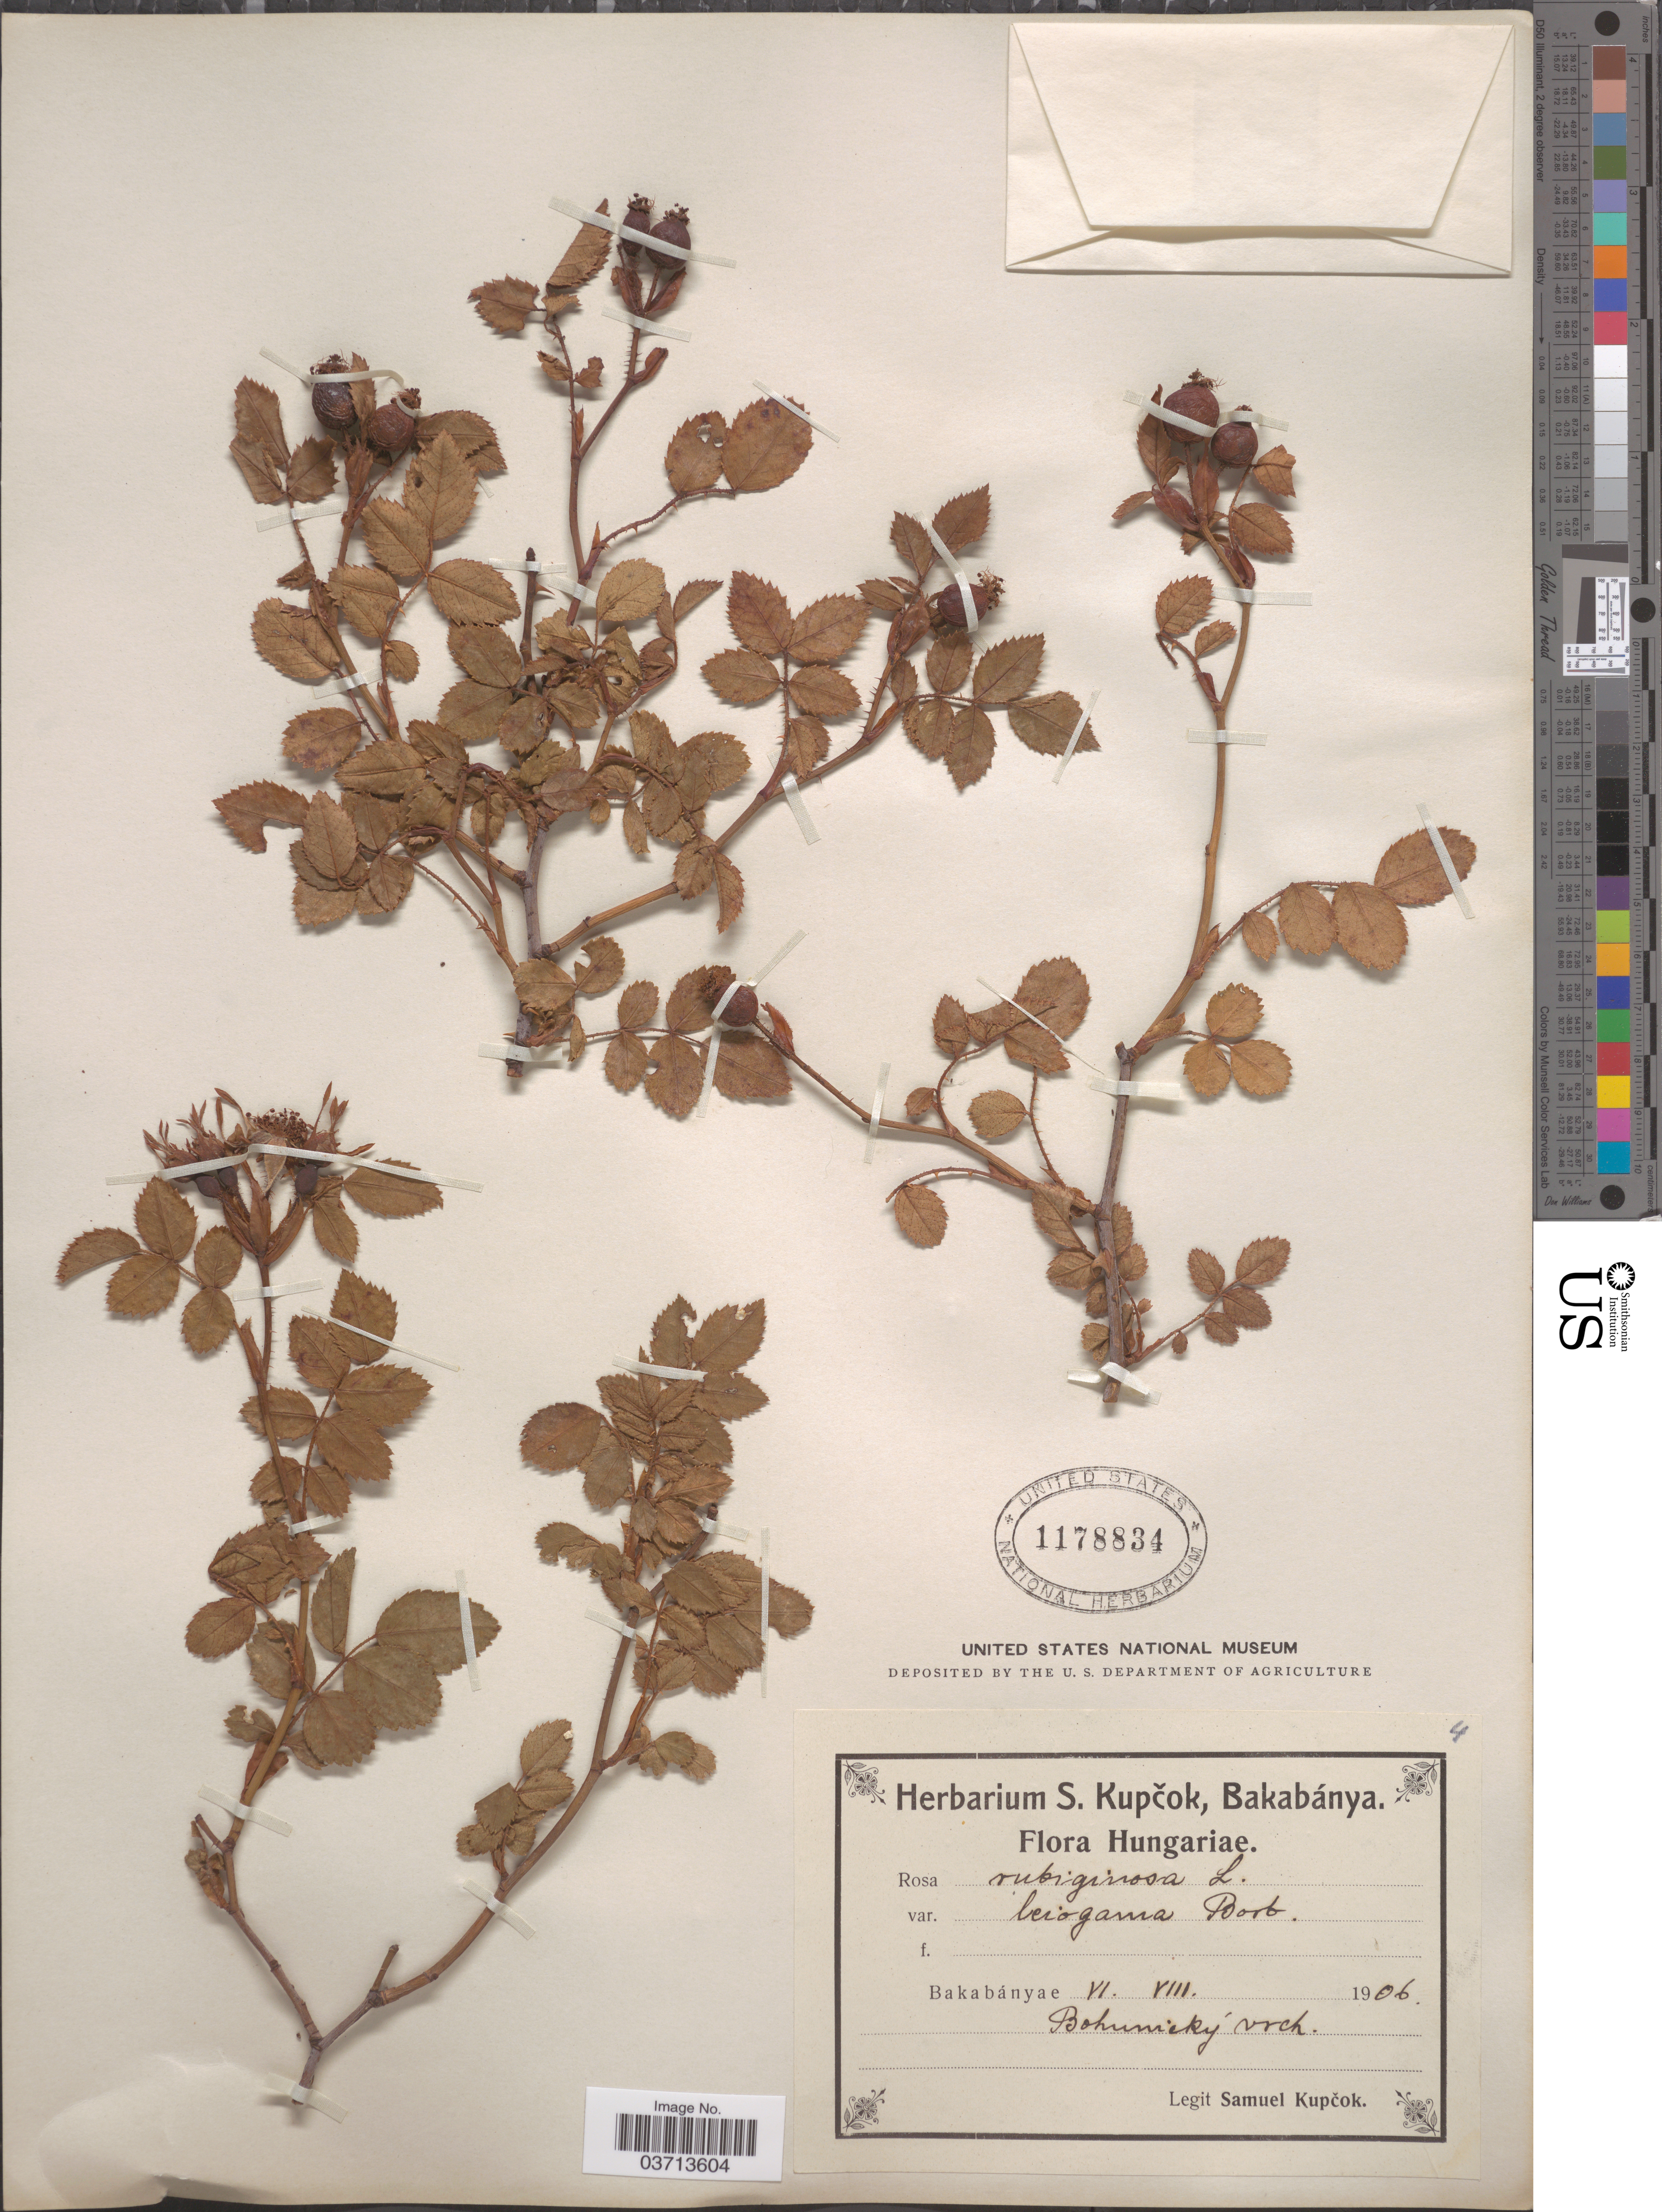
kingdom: Plantae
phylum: Tracheophyta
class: Magnoliopsida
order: Rosales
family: Rosaceae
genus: Rosa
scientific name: Rosa rubiginosa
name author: L.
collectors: S. Kupcok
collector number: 4?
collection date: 1906-06/1906-08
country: Hungary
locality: Bakabányae. Bohumicky urch. [interpreted]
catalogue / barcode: US 1178834